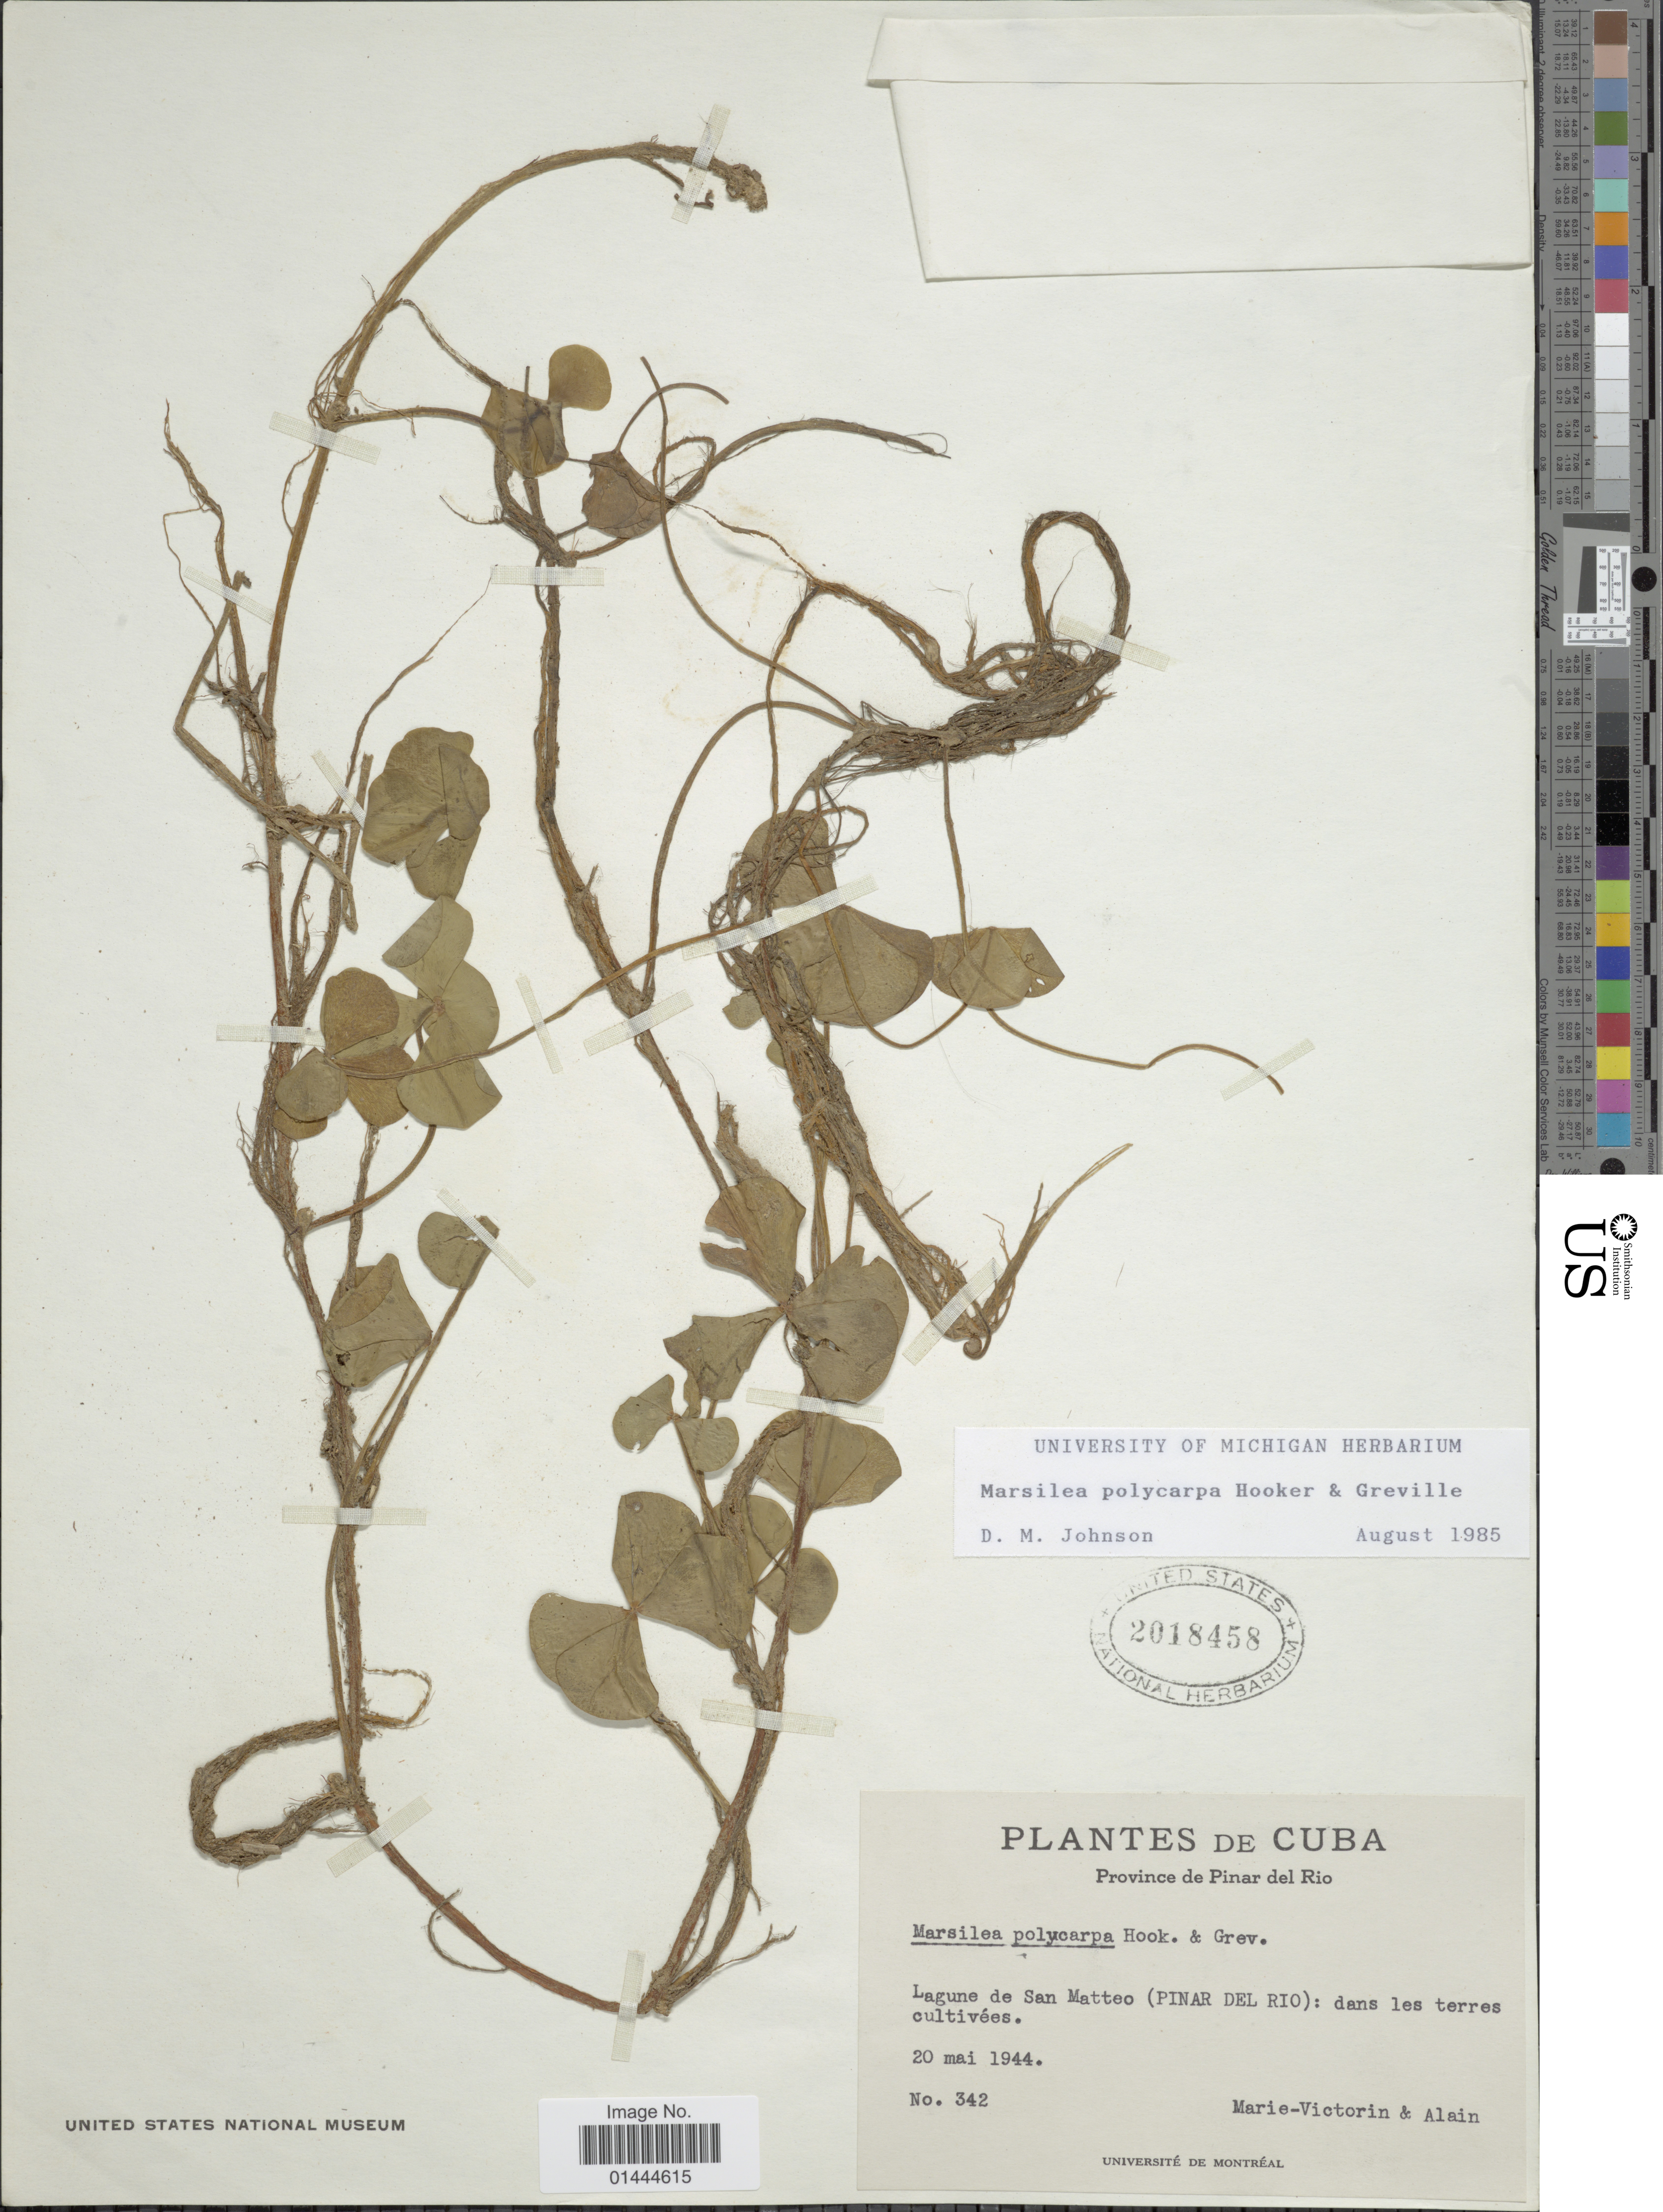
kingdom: Plantae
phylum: Tracheophyta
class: Polypodiopsida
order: Salviniales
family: Marsileaceae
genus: Marsilea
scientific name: Marsilea polycarpa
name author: Hook. & Grev.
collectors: -. Marie-Victorin & A. H. Liogier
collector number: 342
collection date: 1944-05-20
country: Cuba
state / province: Pinar del Río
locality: Lagune de San Matteo (Pinar del Rio)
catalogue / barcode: US 2018458